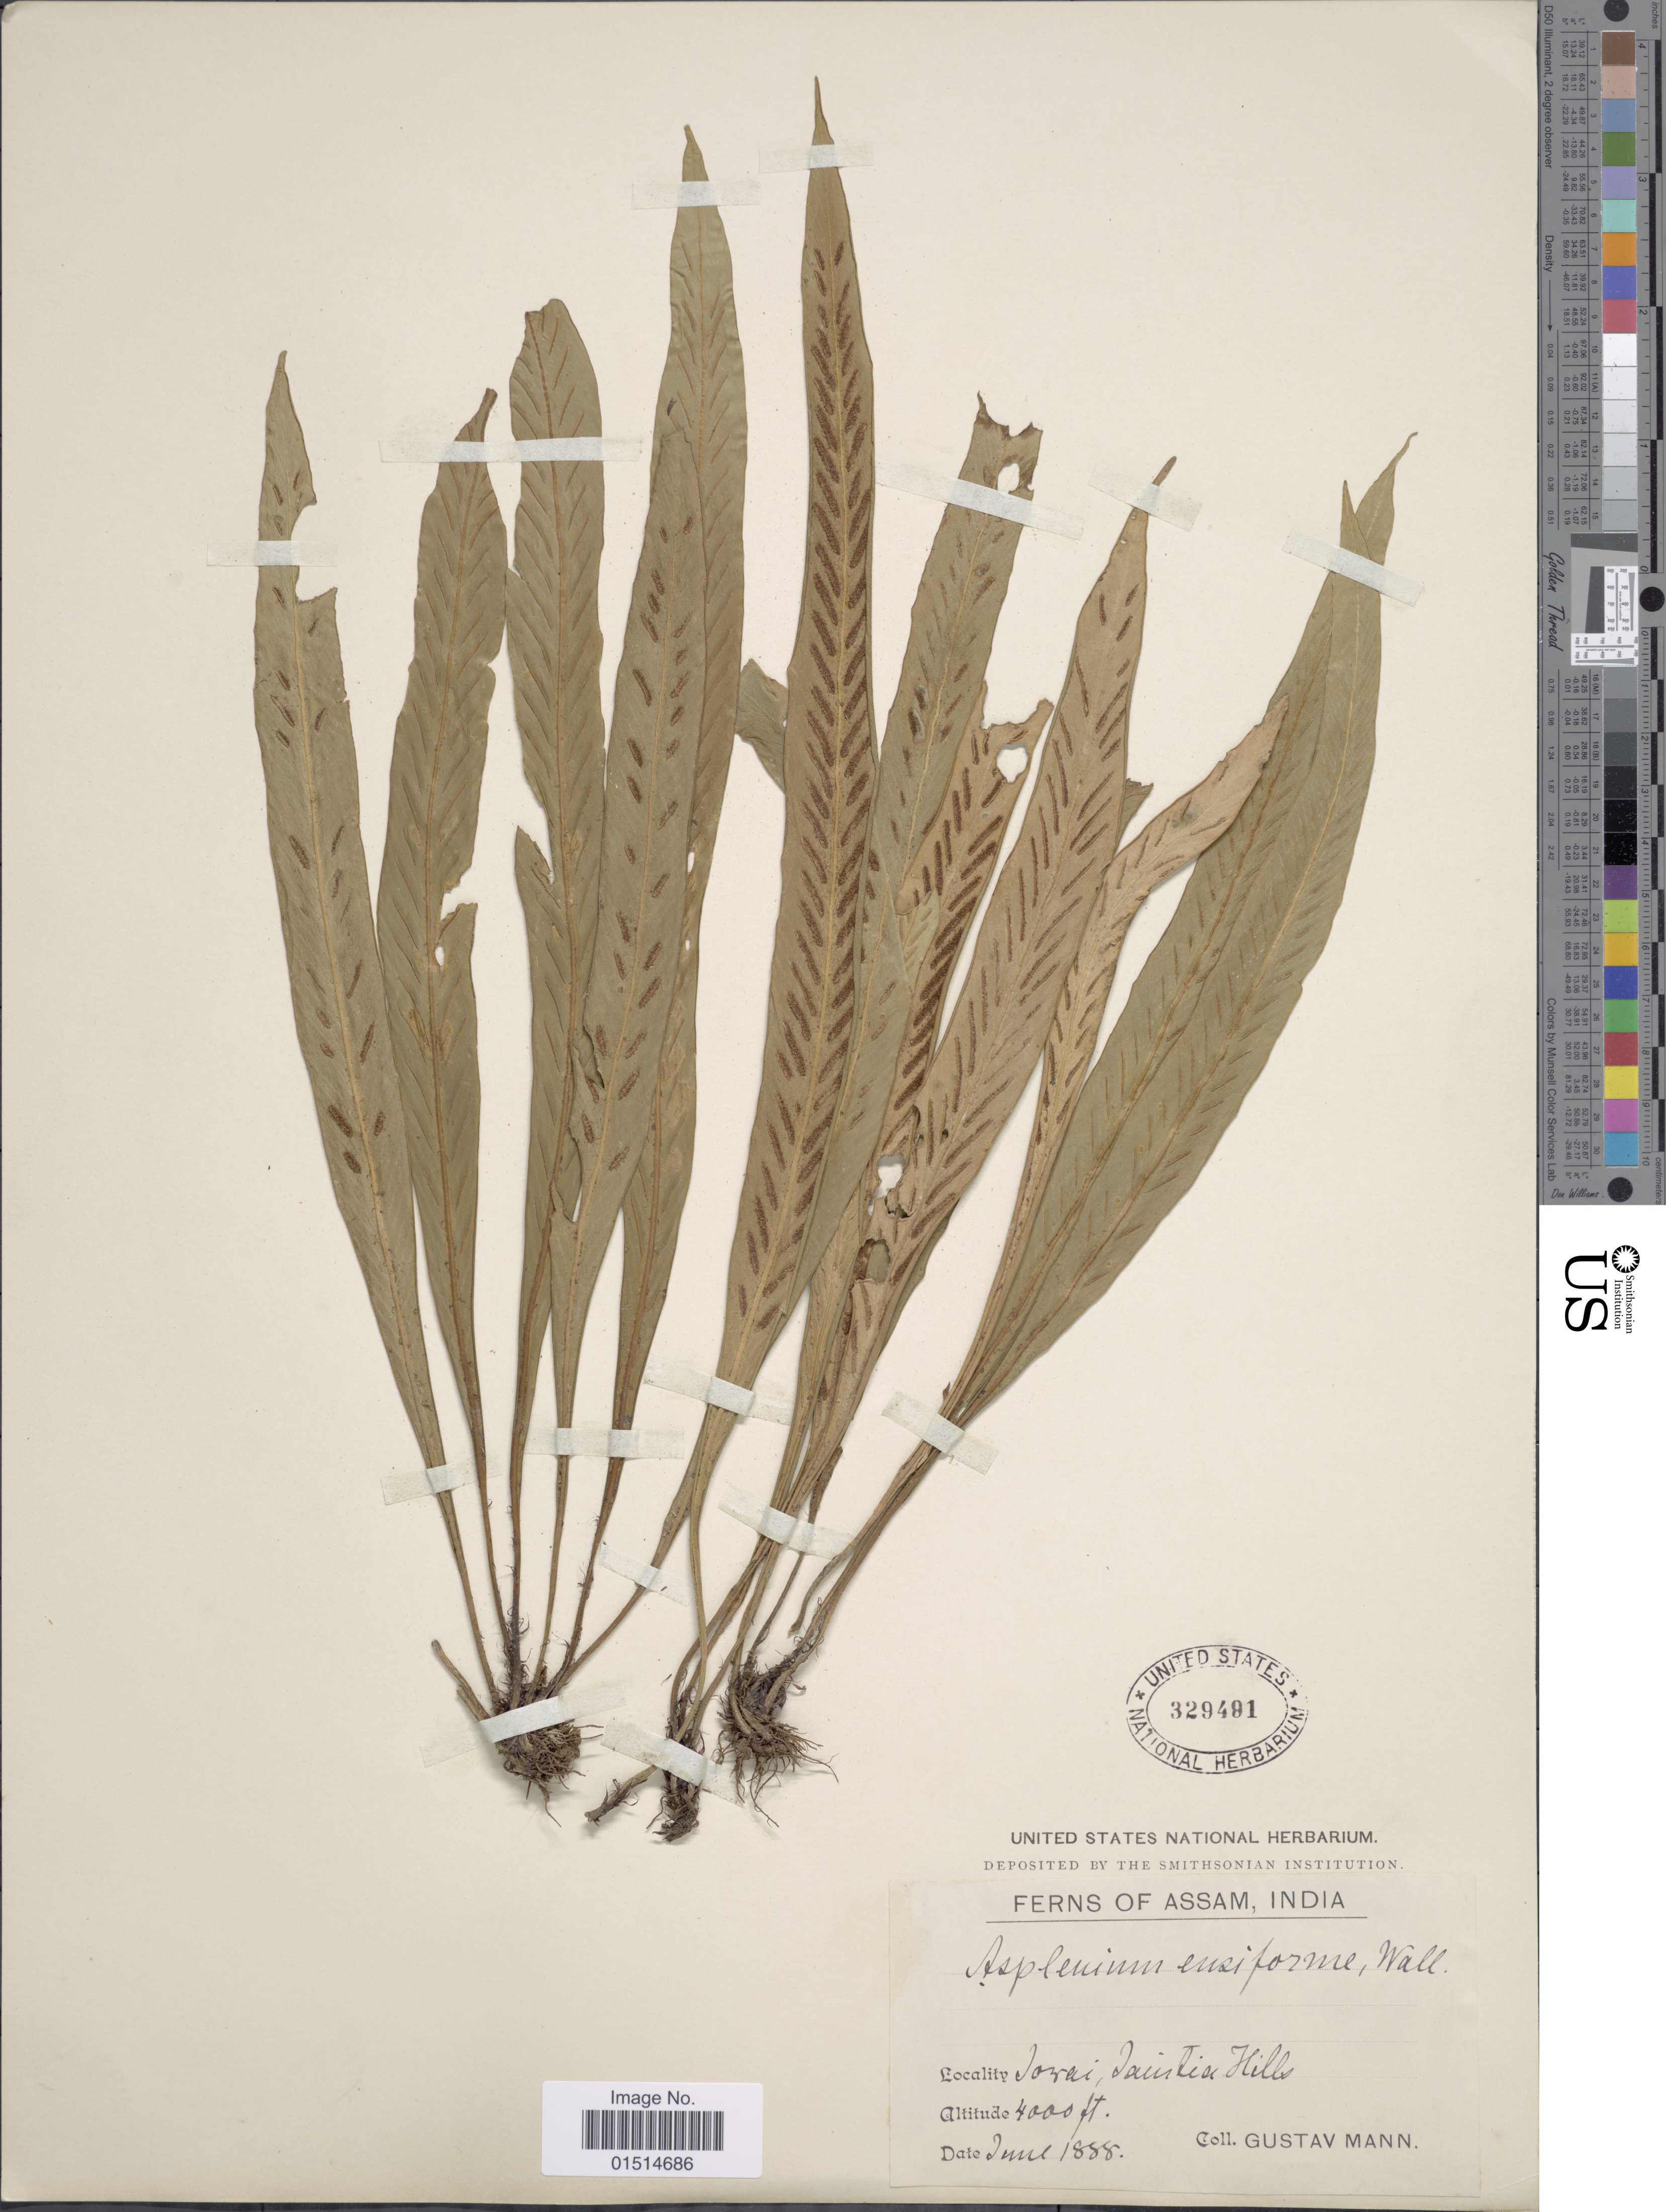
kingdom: Plantae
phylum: Tracheophyta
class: Polypodiopsida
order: Polypodiales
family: Aspleniaceae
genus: Asplenium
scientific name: Asplenium ensiforme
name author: Wall. ex Hook. & Grev.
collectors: G. Mann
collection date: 1888-06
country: India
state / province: Assam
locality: Jowai, Jaintia Hills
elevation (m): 1219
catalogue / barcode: US 329491